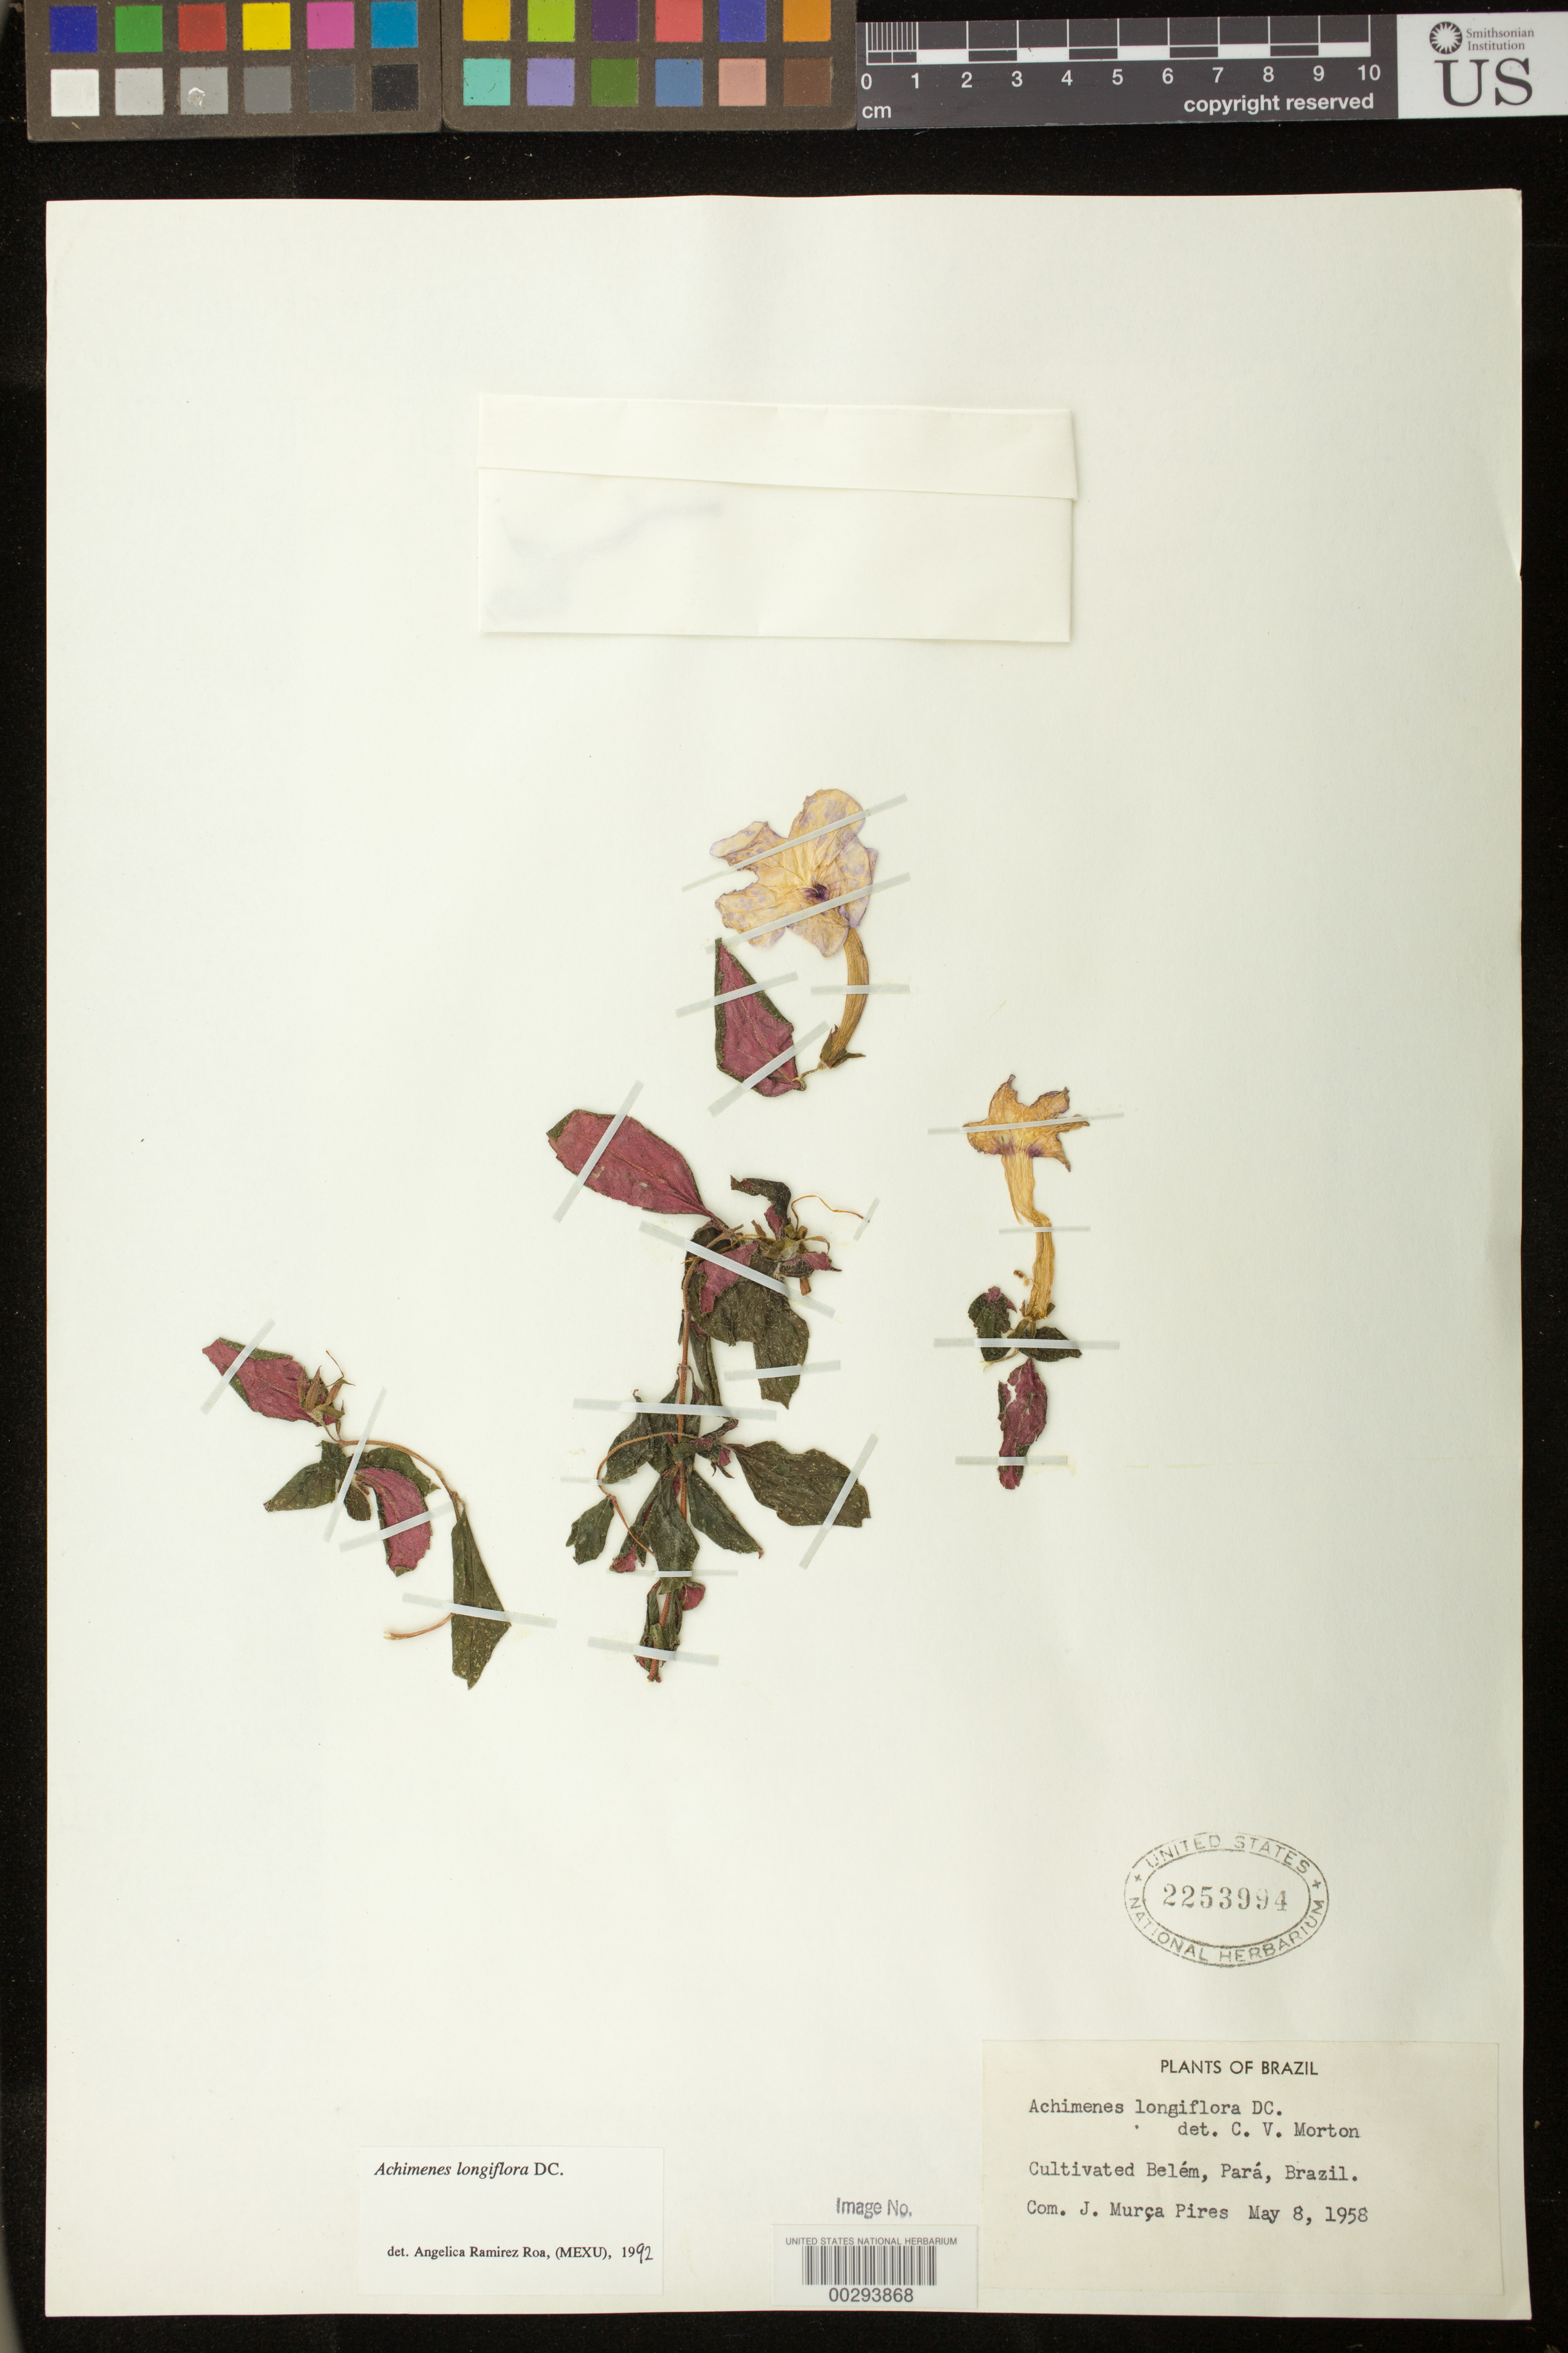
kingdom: Plantae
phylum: Tracheophyta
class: Magnoliopsida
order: Lamiales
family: Gesneriaceae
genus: Achimenes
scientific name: Achimenes longiflora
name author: DC.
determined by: Morton, C. V.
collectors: J. M. Pires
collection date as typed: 08 May 1958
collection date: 1958-05-08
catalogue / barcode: US 2253994